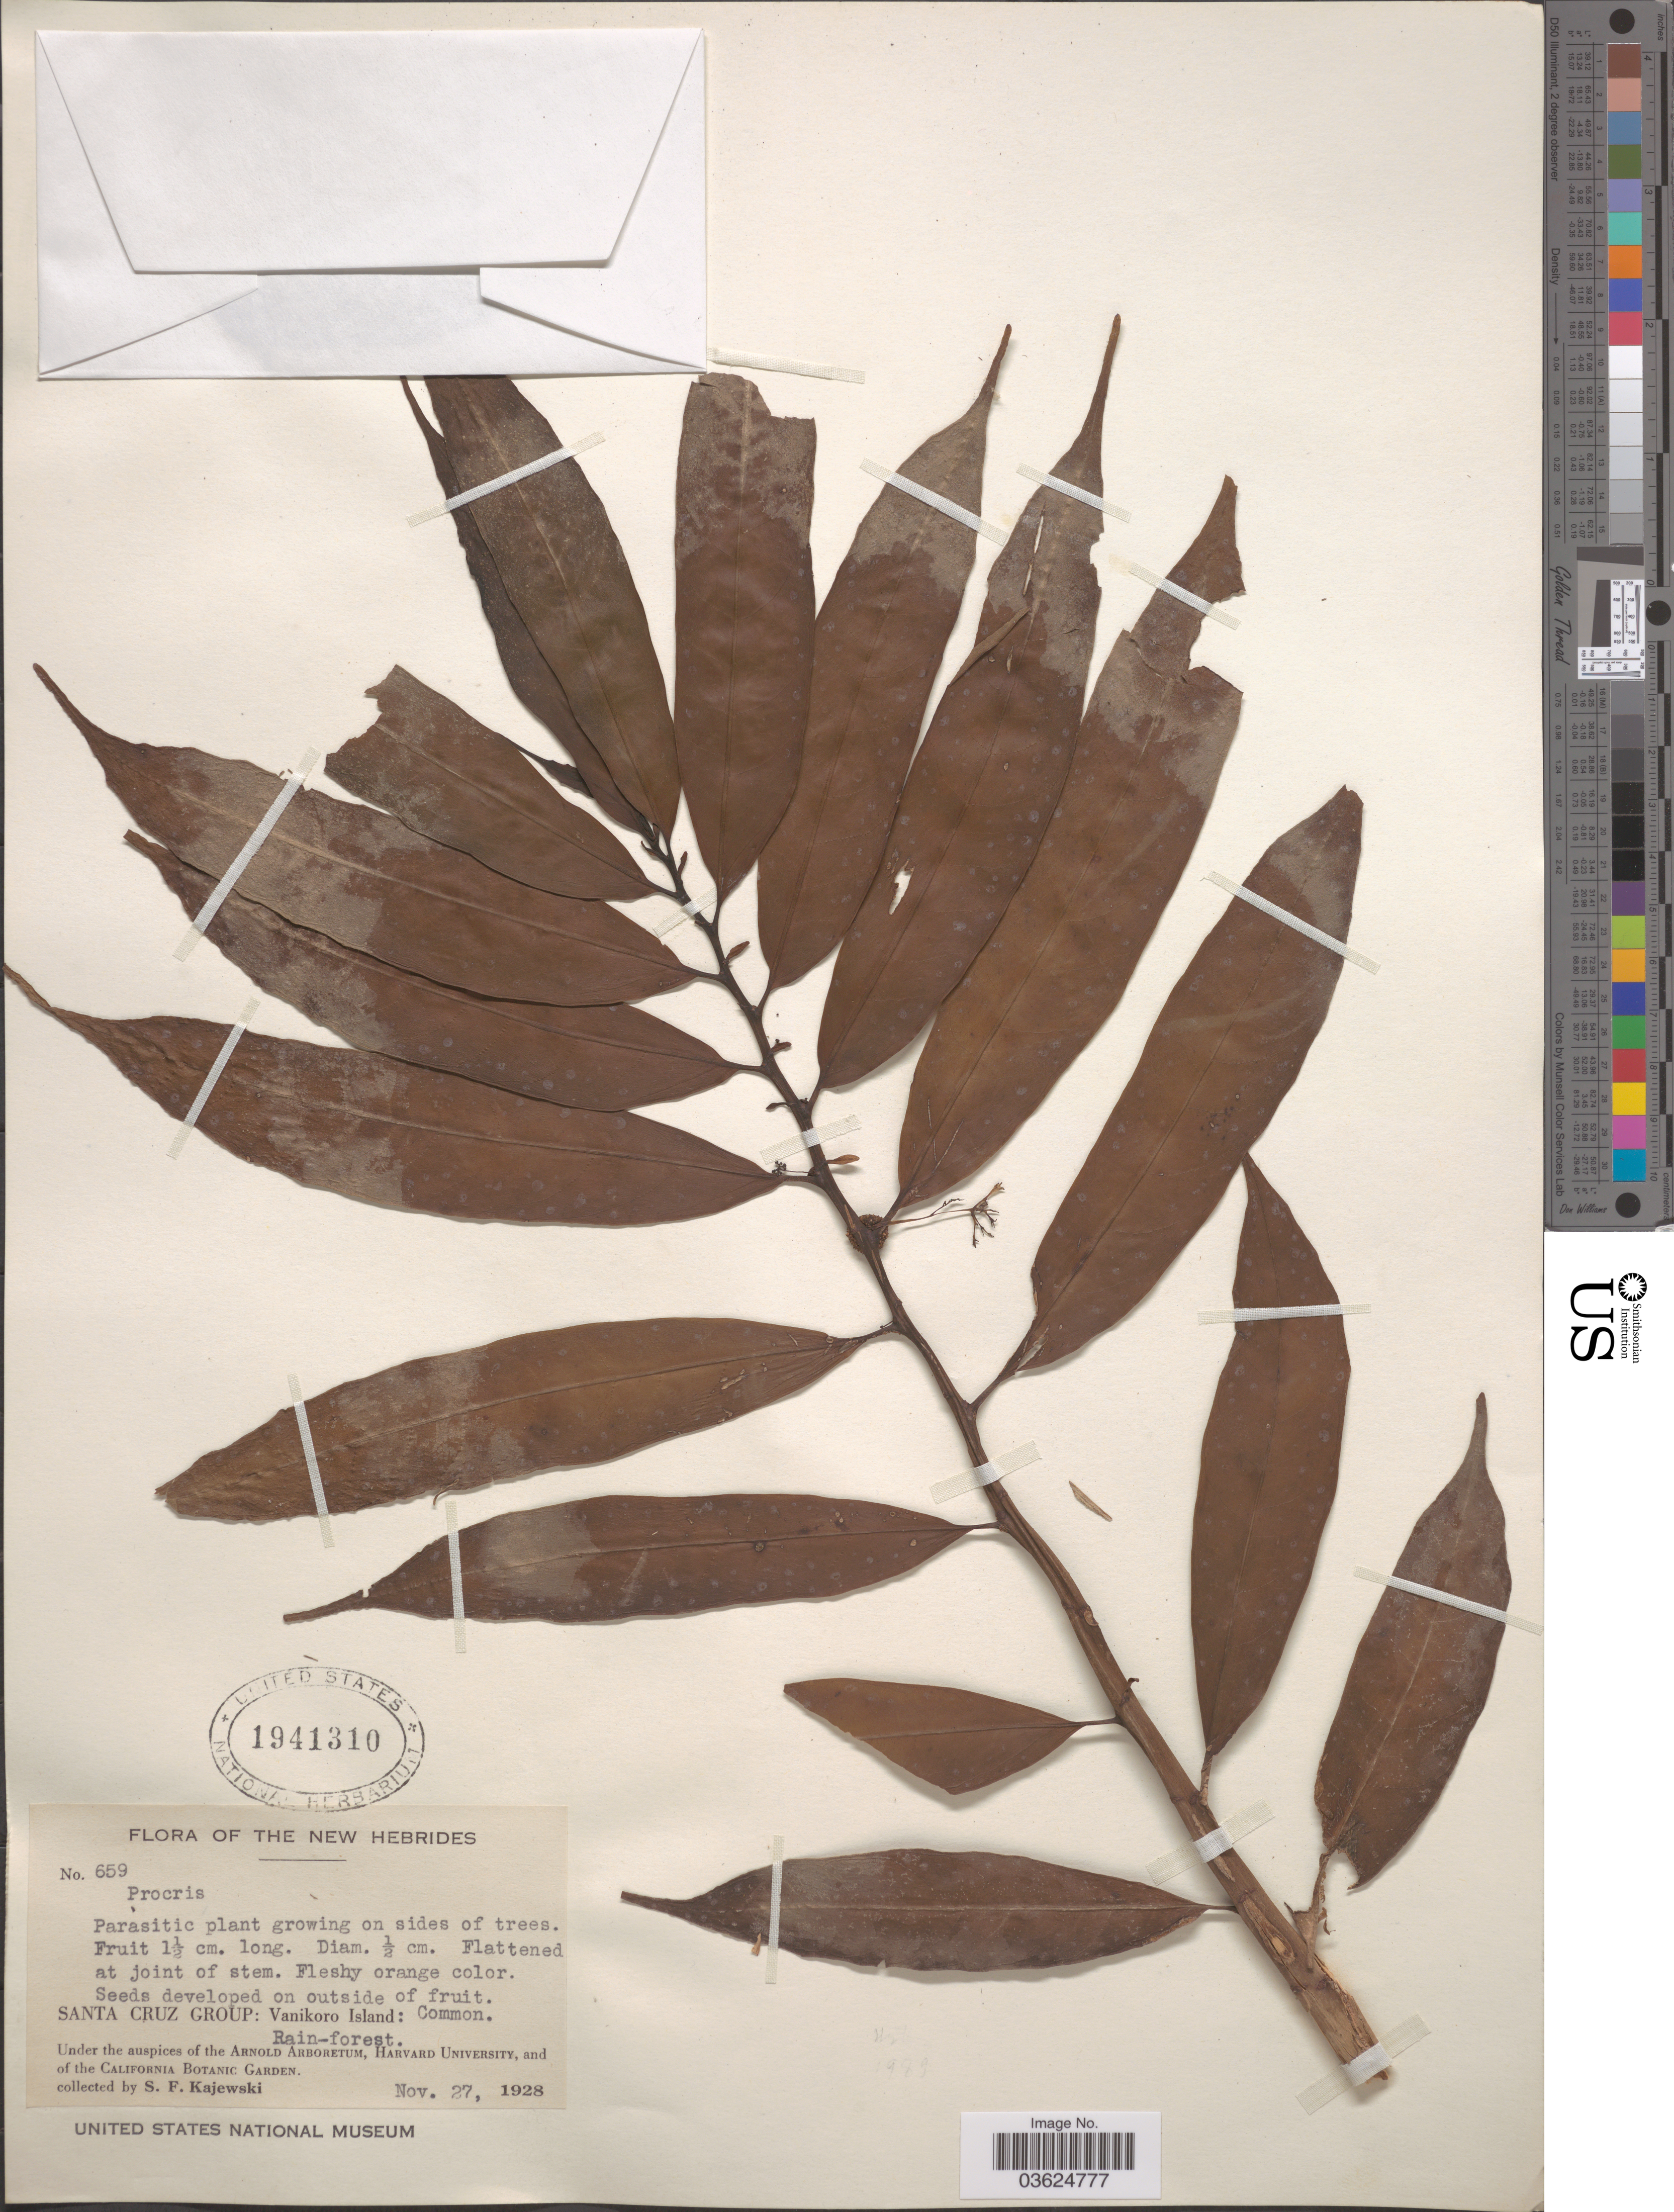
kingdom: Plantae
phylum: Tracheophyta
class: Magnoliopsida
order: Rosales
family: Urticaceae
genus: Procris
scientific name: Procris sp.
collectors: S. Kajewski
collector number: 659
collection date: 1928-11-27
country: Solomon Islands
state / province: Santa Cruz Is.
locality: The New Hebrides. Santa Cruz Group: Vanikoro Island.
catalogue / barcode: US 1941310